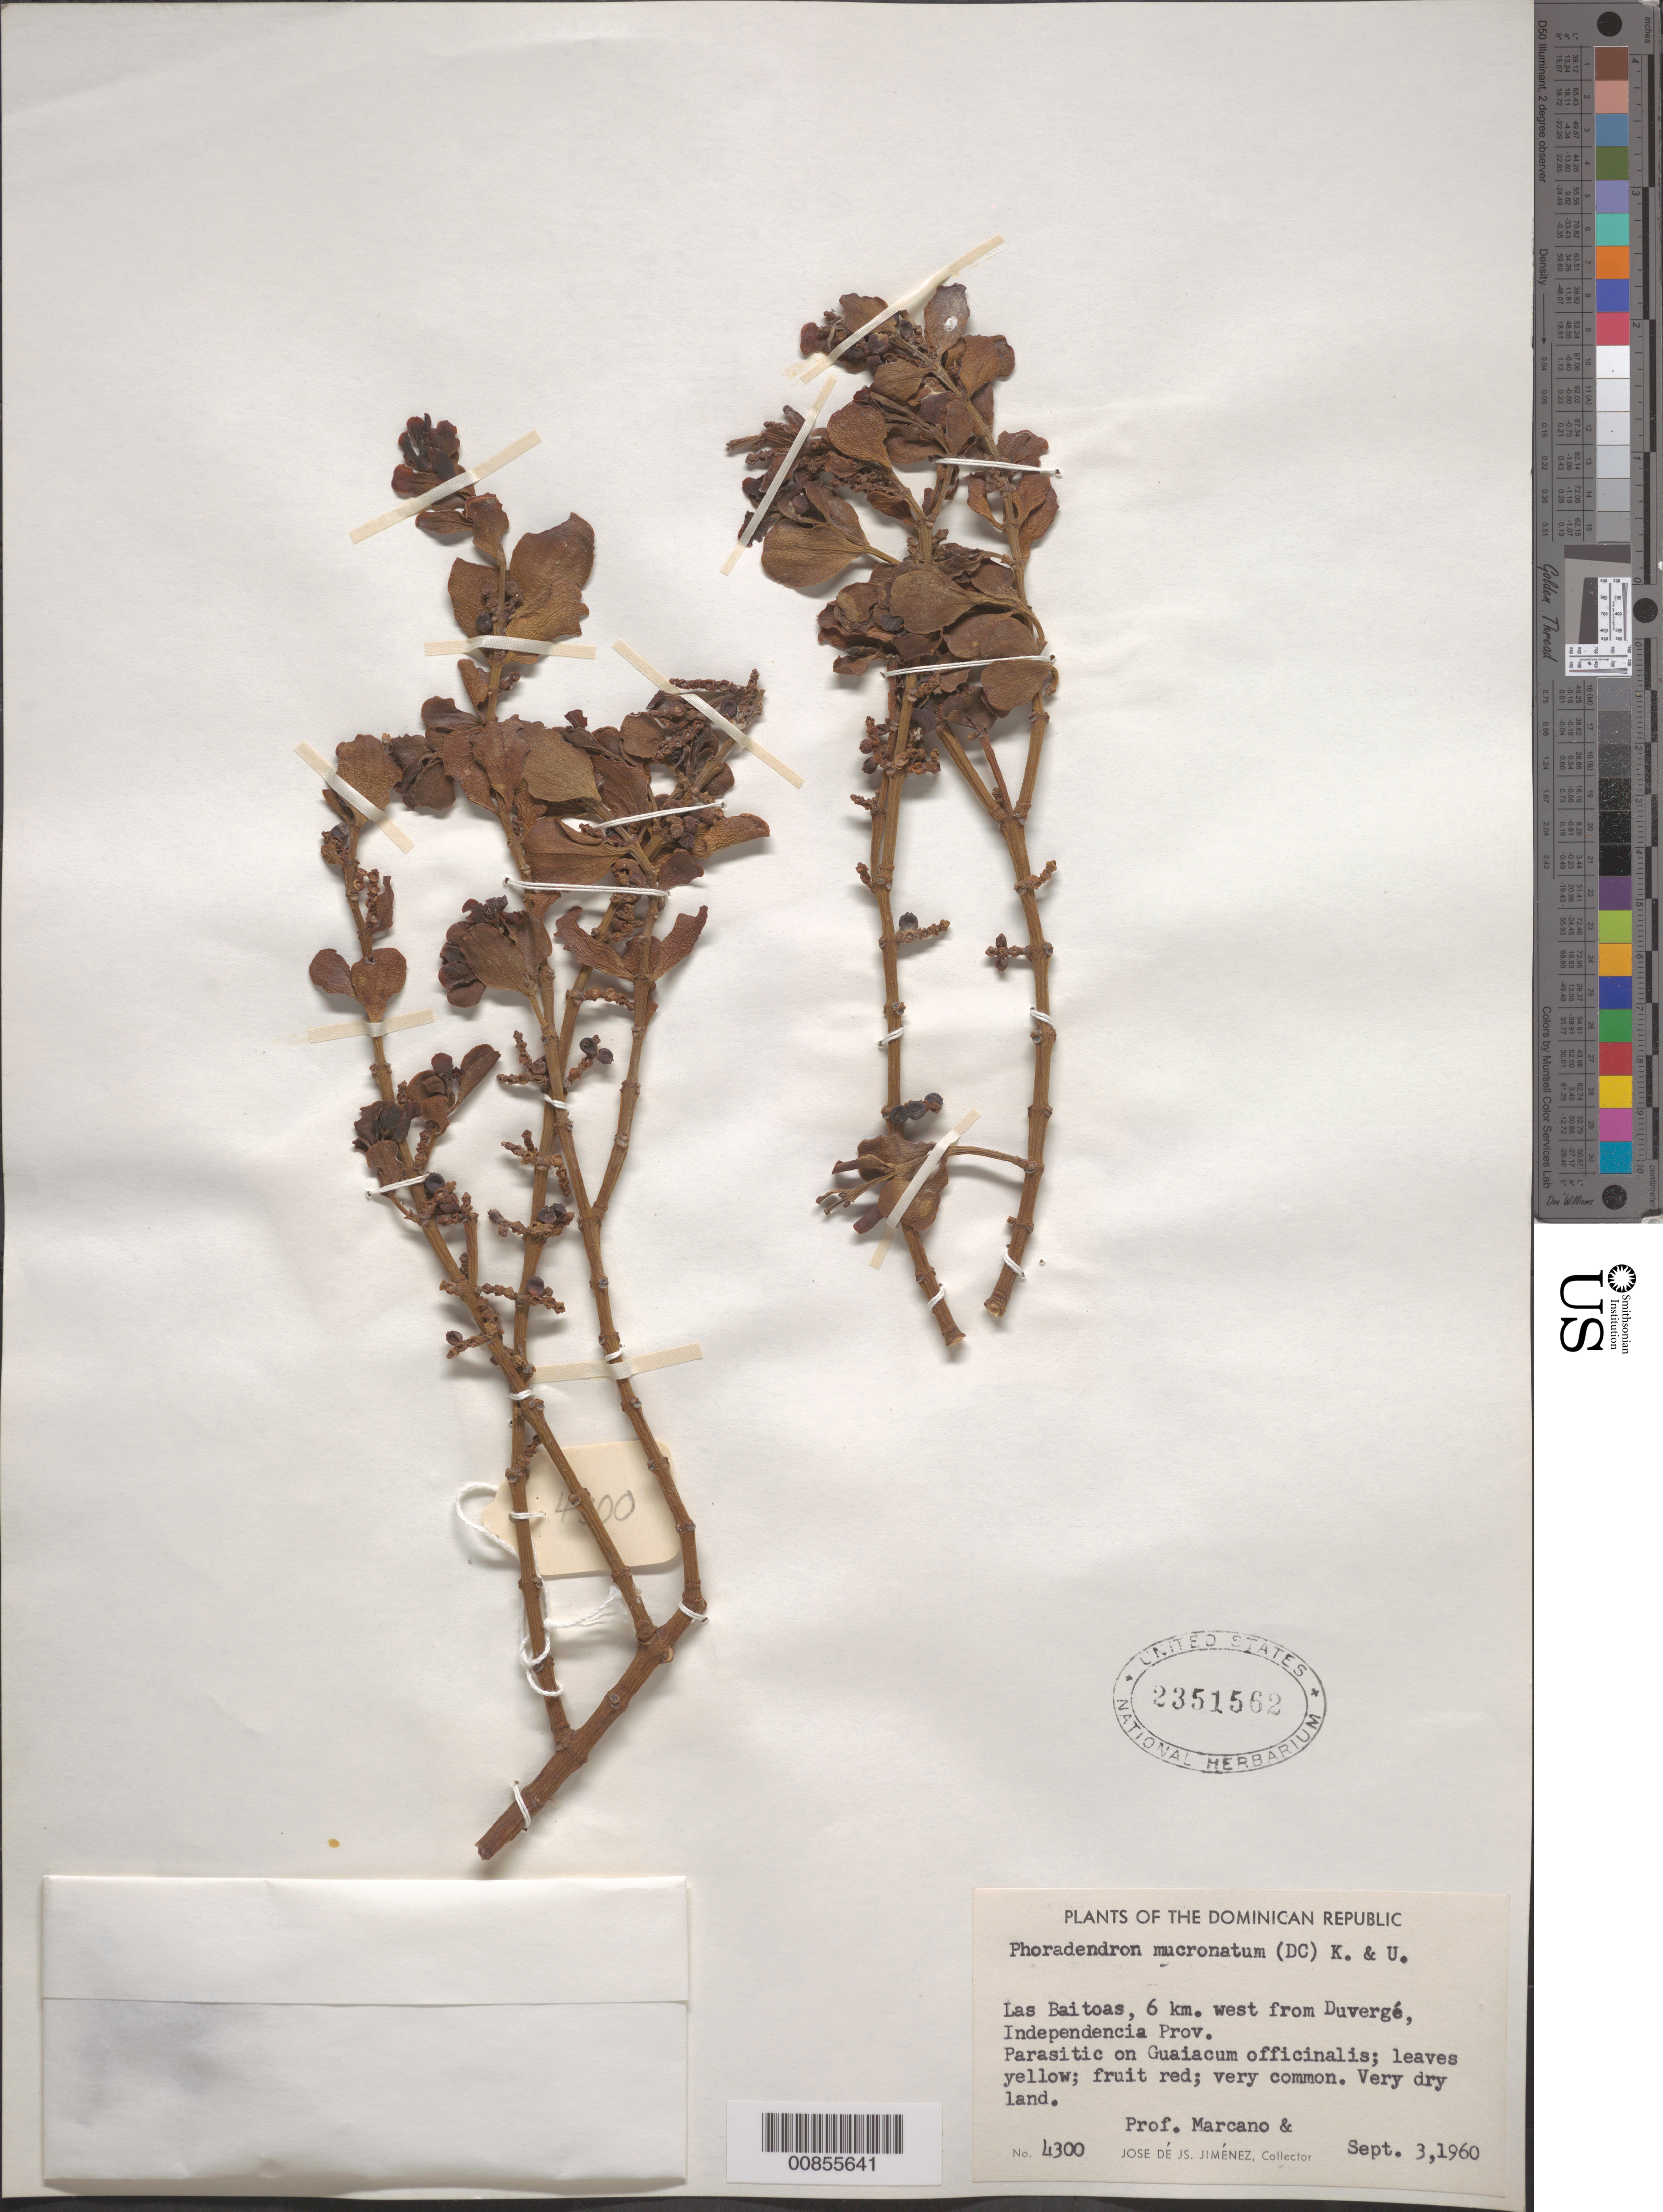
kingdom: Plantae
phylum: Tracheophyta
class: Magnoliopsida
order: Santalales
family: Viscaceae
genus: Phoradendron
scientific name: Phoradendron mucronatum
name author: (DC.) Krug & Urb.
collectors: J. J. Jiménez Almonte & E. J. Marcano F.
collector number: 4300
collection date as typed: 03 Sep 1960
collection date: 1960-09-03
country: Dominican Republic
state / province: Independencia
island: Hispaniola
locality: Las Baitoas, 6 km. west from Duvergé.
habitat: On Guaiacum officinalis. Very dry land.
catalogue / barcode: US 2351562